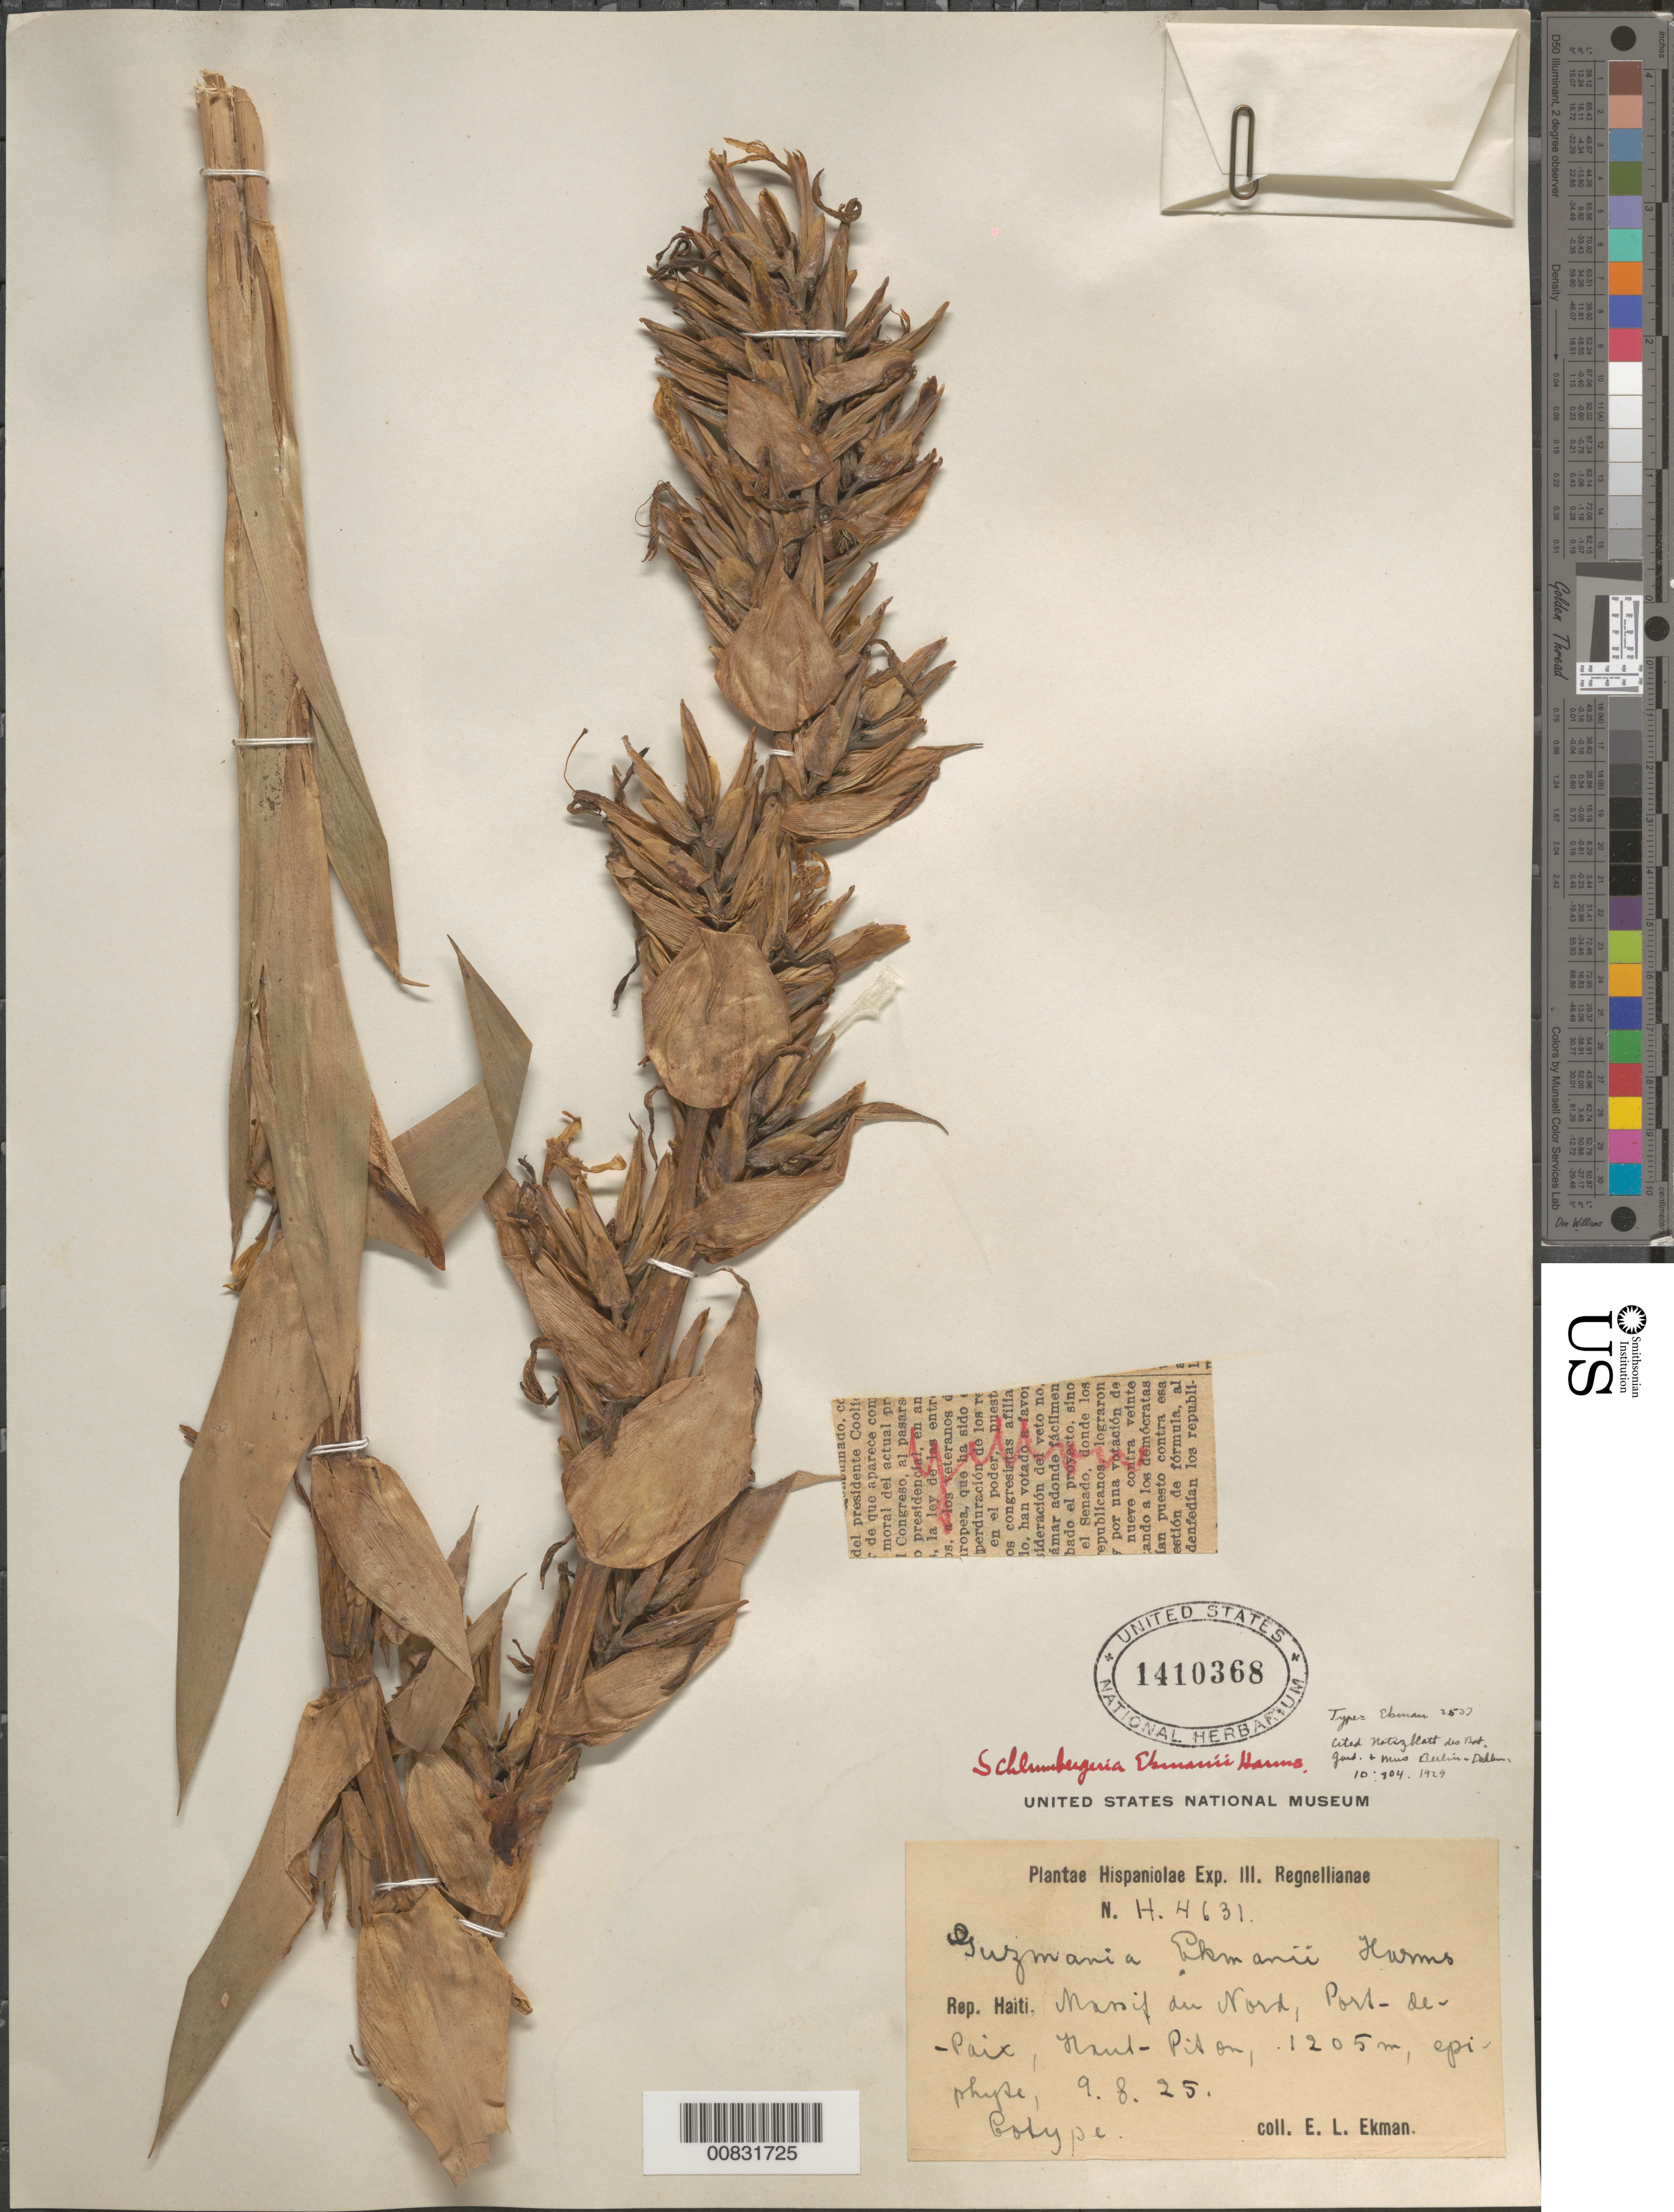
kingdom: Plantae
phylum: Tracheophyta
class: Liliopsida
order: Poales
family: Bromeliaceae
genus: Guzmania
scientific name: Guzmania ekmanii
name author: (Harms) Harms ex Mez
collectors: E. L. Ekman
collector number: H 4631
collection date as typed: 09 Aug 1925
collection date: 1925-08-09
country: Haiti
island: Hispaniola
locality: Massif du Nord, Port-de-Paix, Mont Piton.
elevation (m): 1205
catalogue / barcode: US 1410368